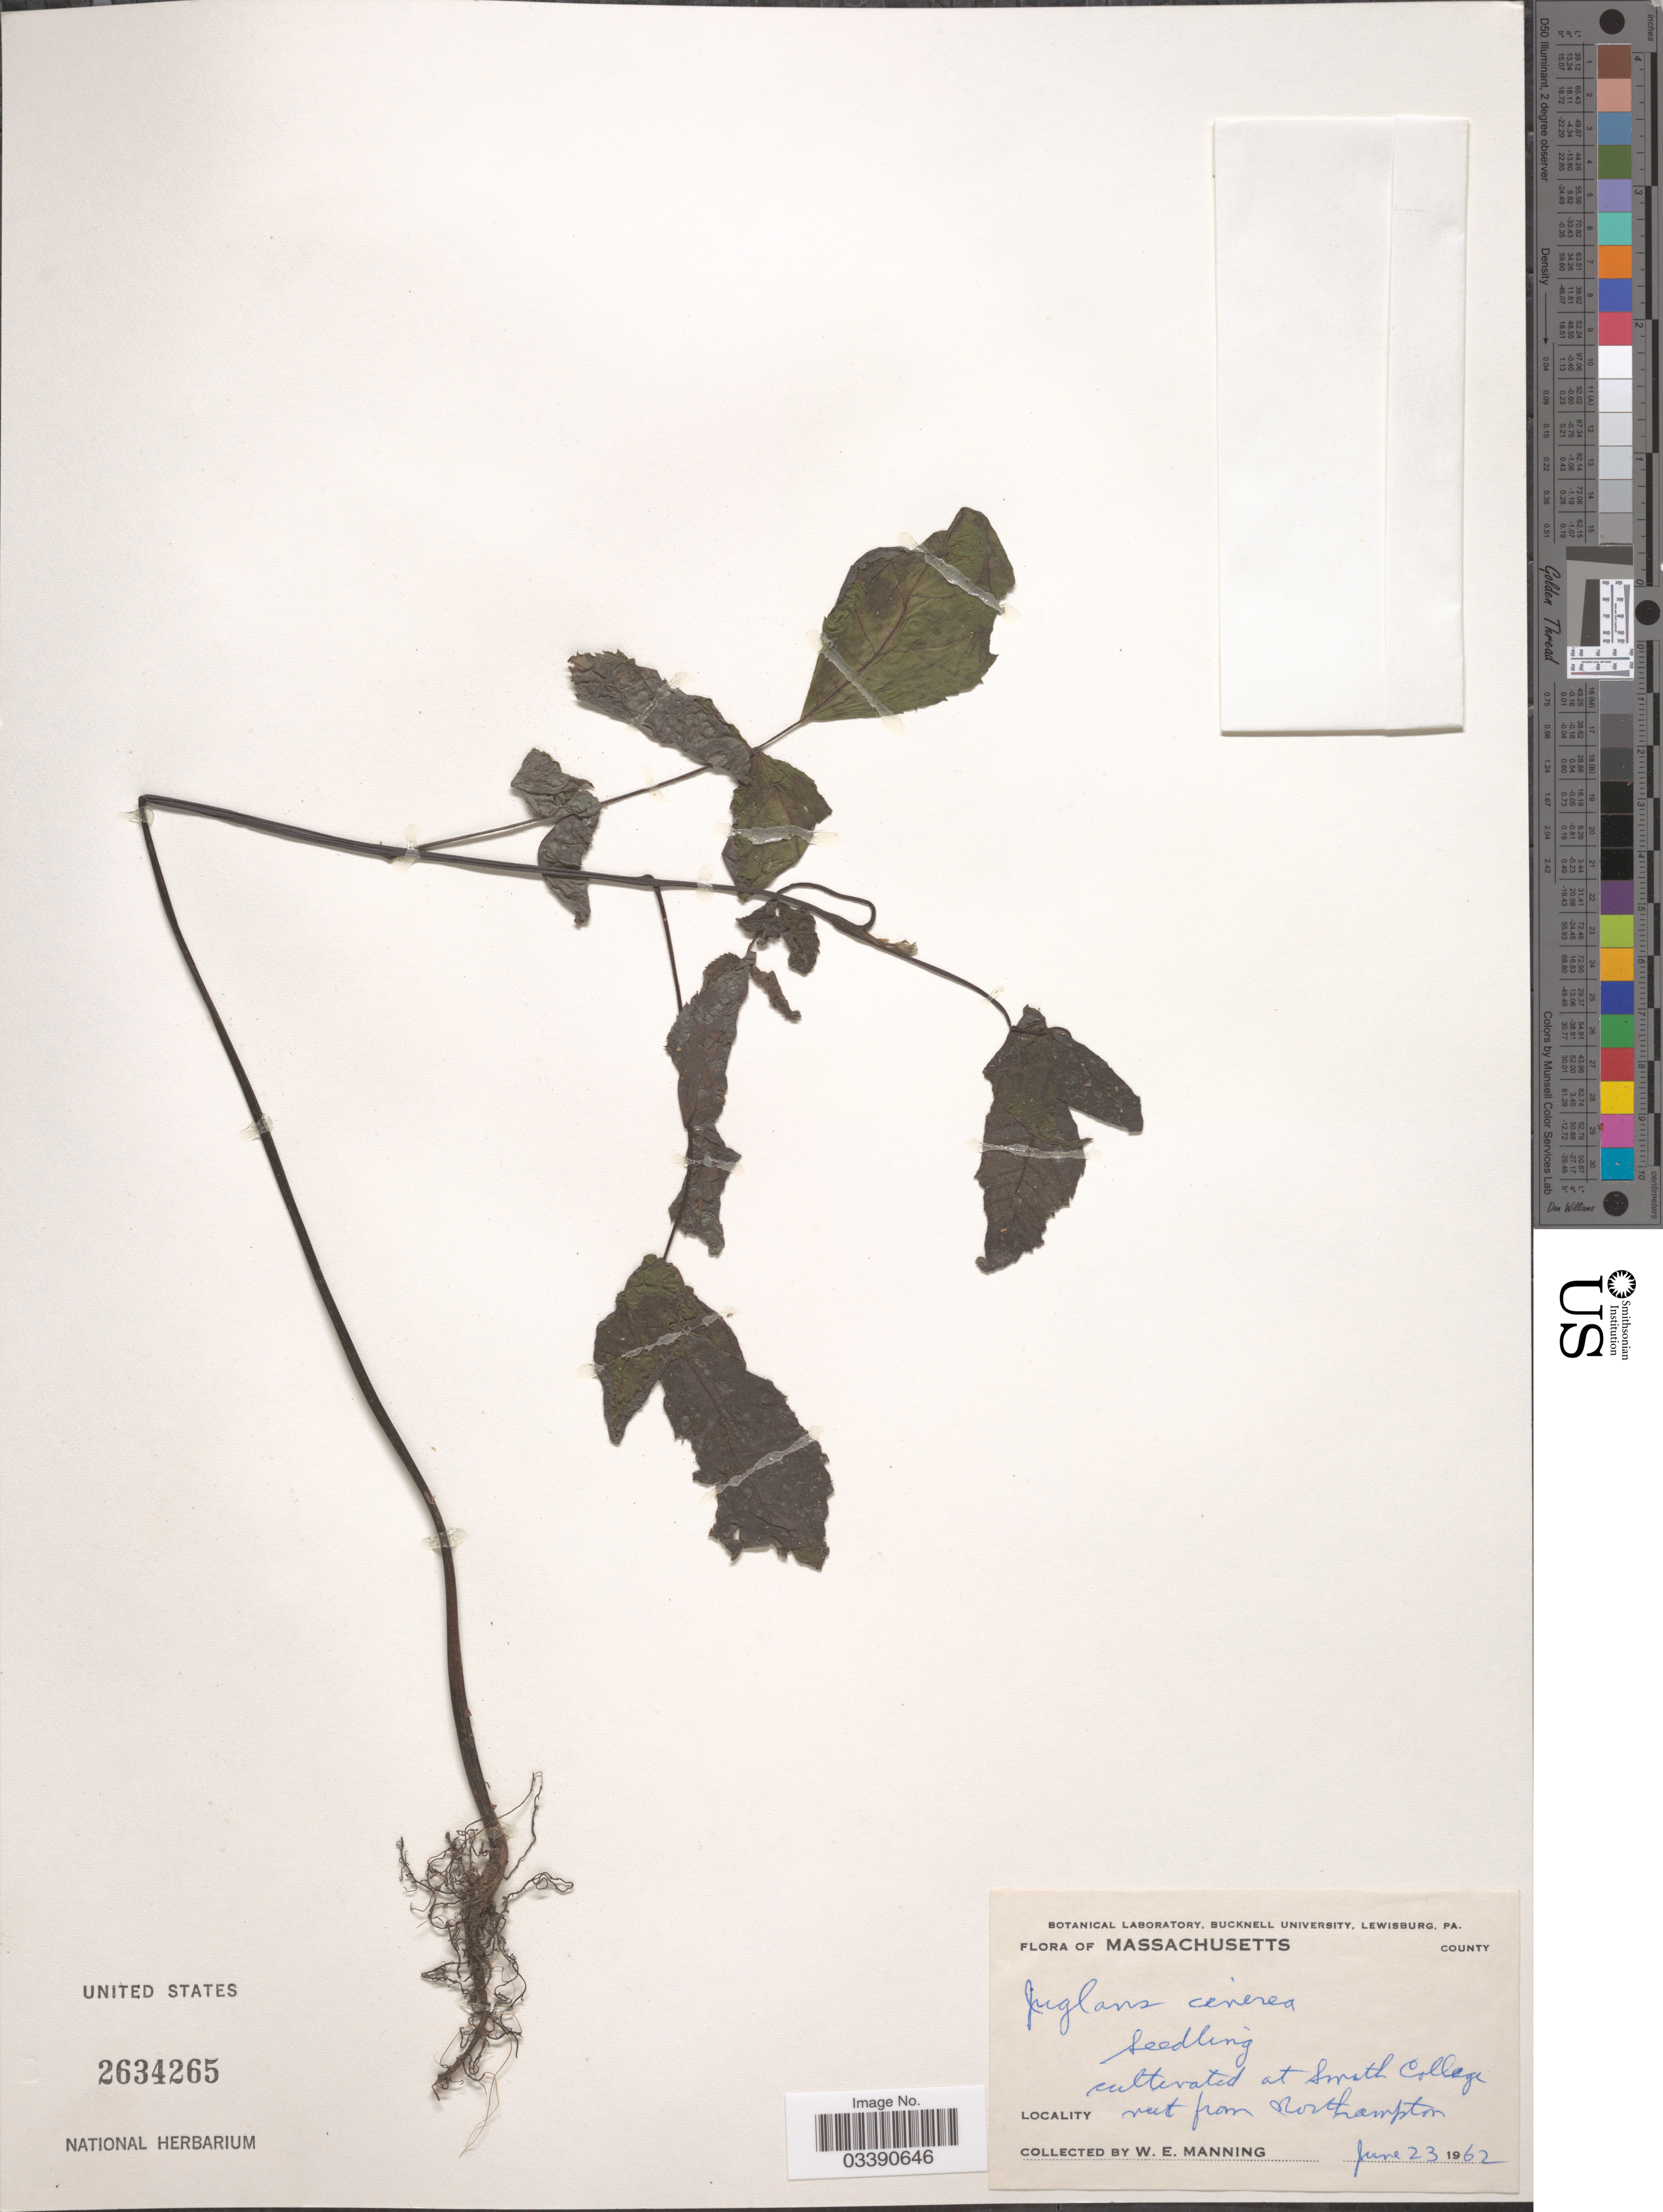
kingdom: Plantae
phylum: Tracheophyta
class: Magnoliopsida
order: Fagales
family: Juglandaceae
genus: Juglans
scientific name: Juglans cinerea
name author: L.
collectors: W. Manning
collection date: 1962-06-23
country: United States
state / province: Massachusetts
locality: Smith College.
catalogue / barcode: US 2634265